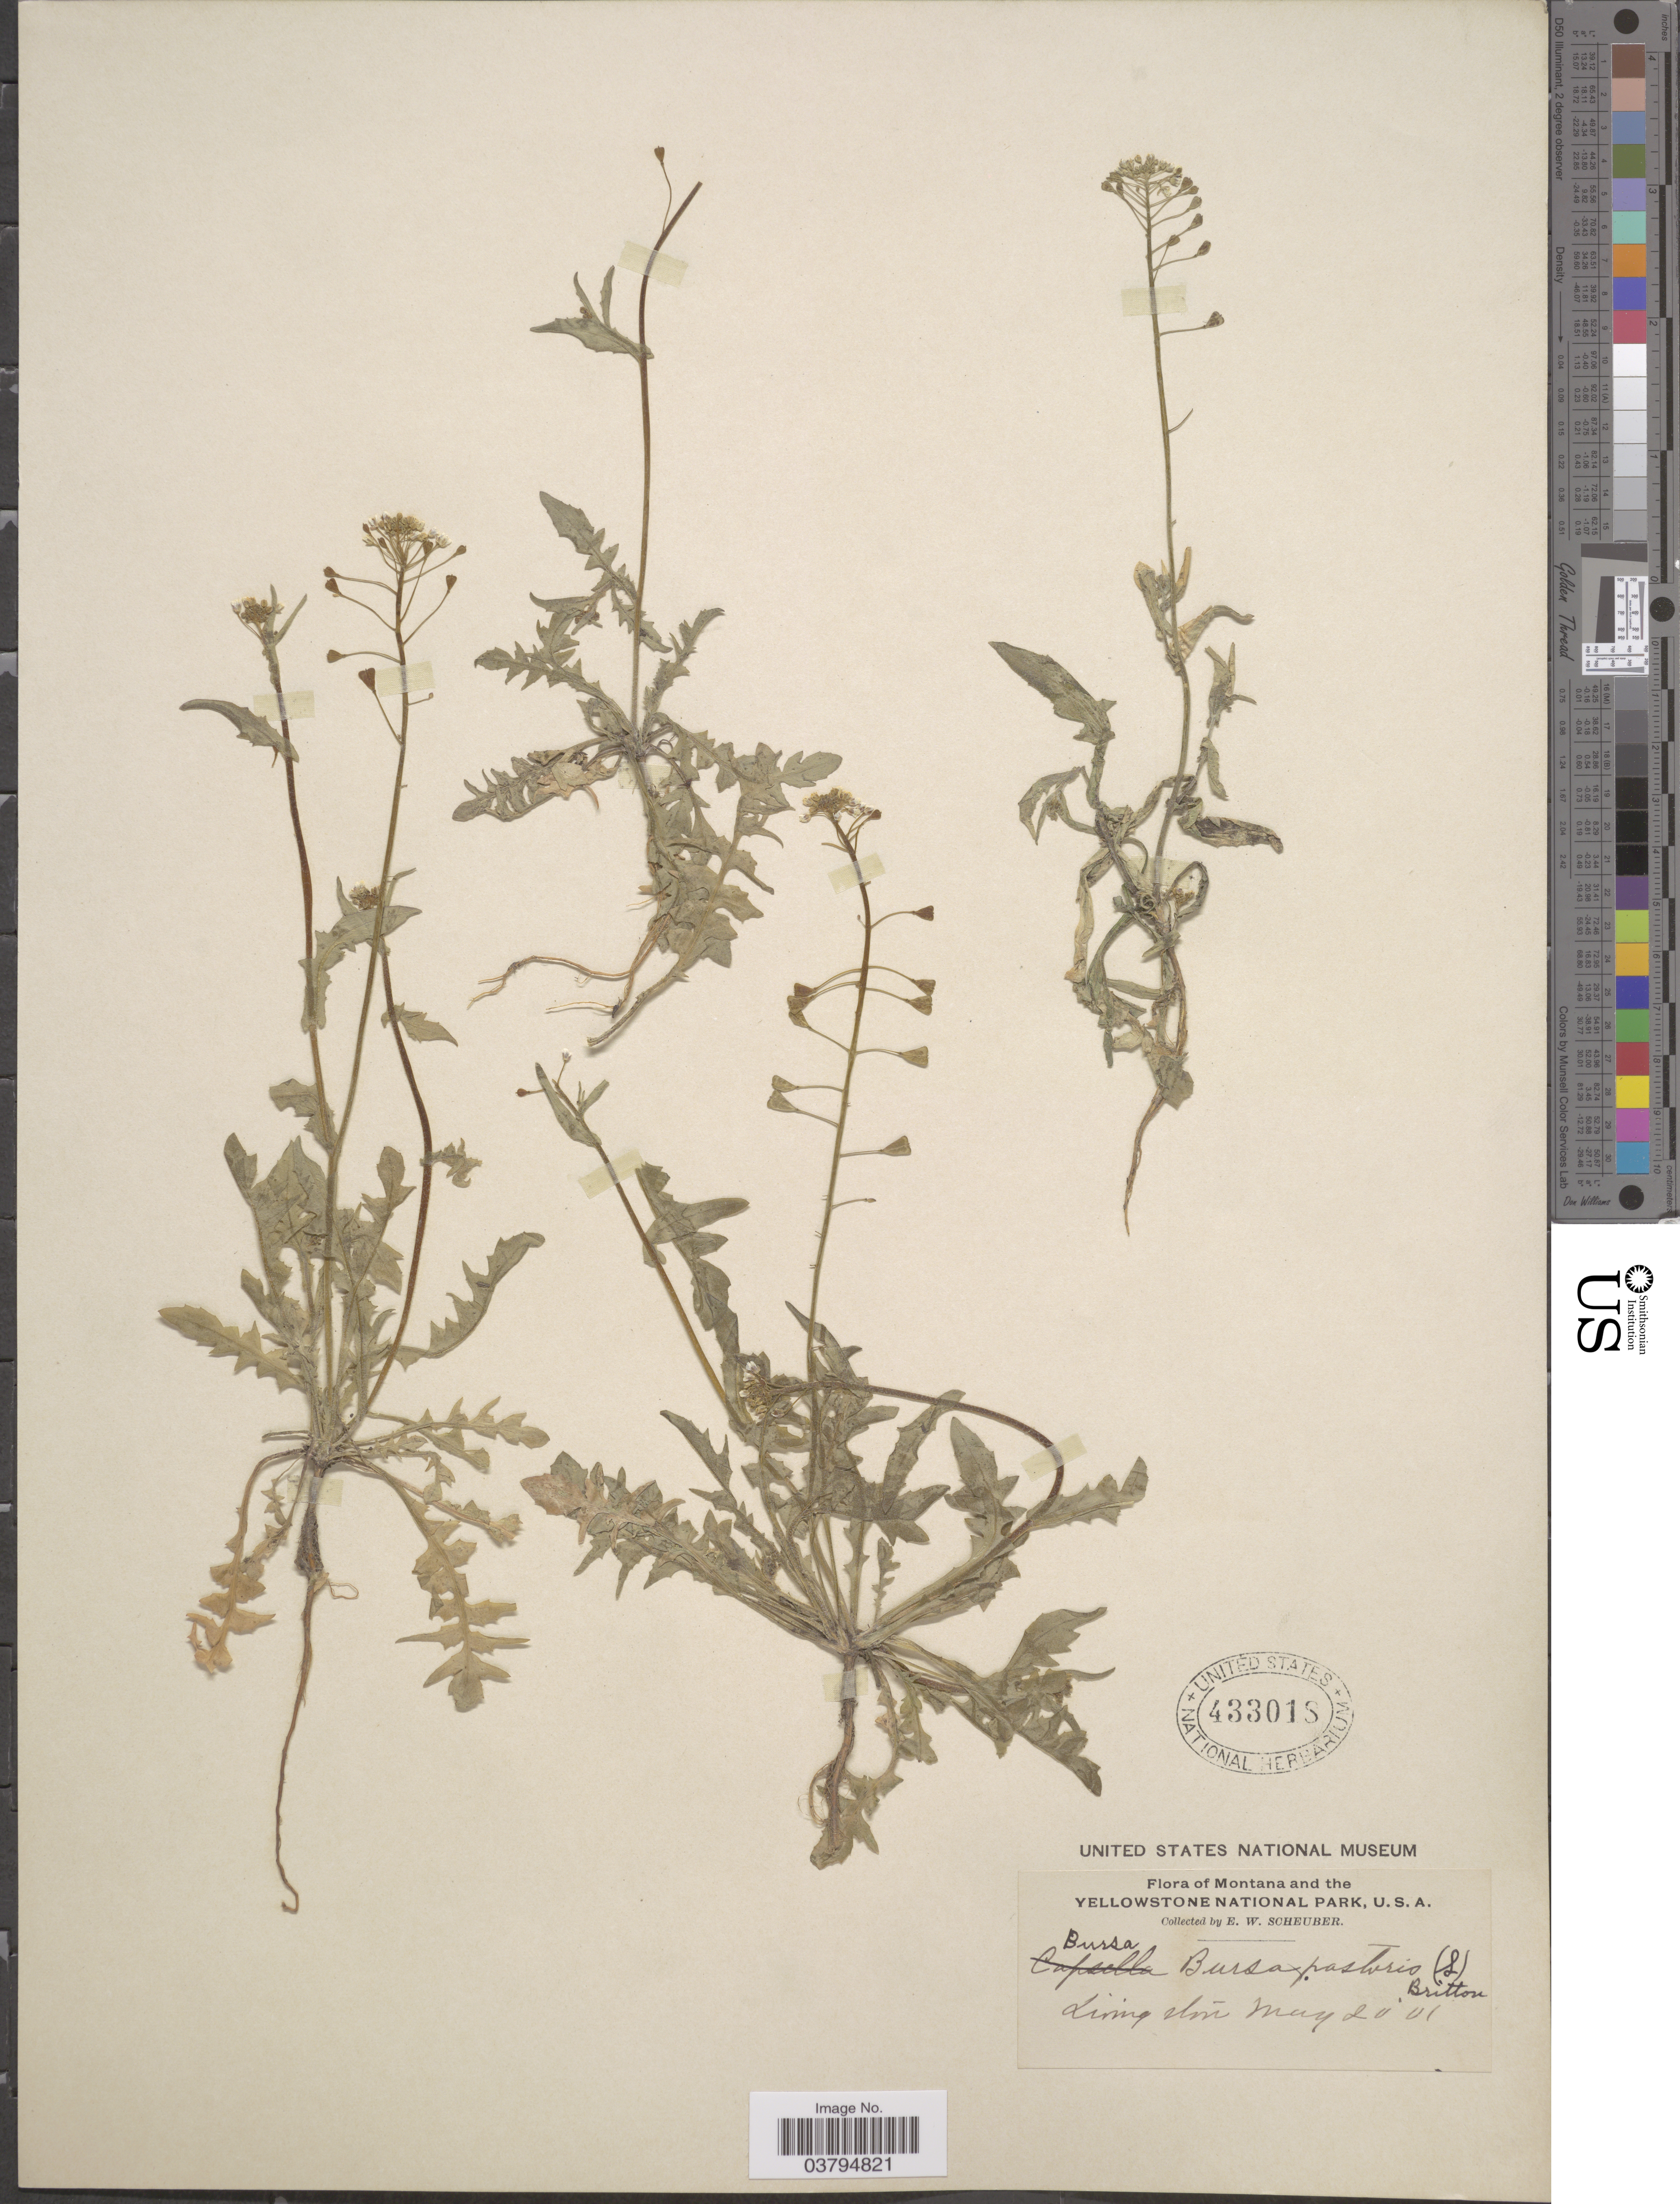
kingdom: Plantae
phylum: Tracheophyta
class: Magnoliopsida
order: Brassicales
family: Brassicaceae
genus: Capsella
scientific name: Capsella bursa-pastoris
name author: (L.) Medik.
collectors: E. Scheuber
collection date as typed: Transcribed d/m/y: 20/5/1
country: United States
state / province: Montana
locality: Yellowstone National Park. Livingston.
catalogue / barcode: US 433018